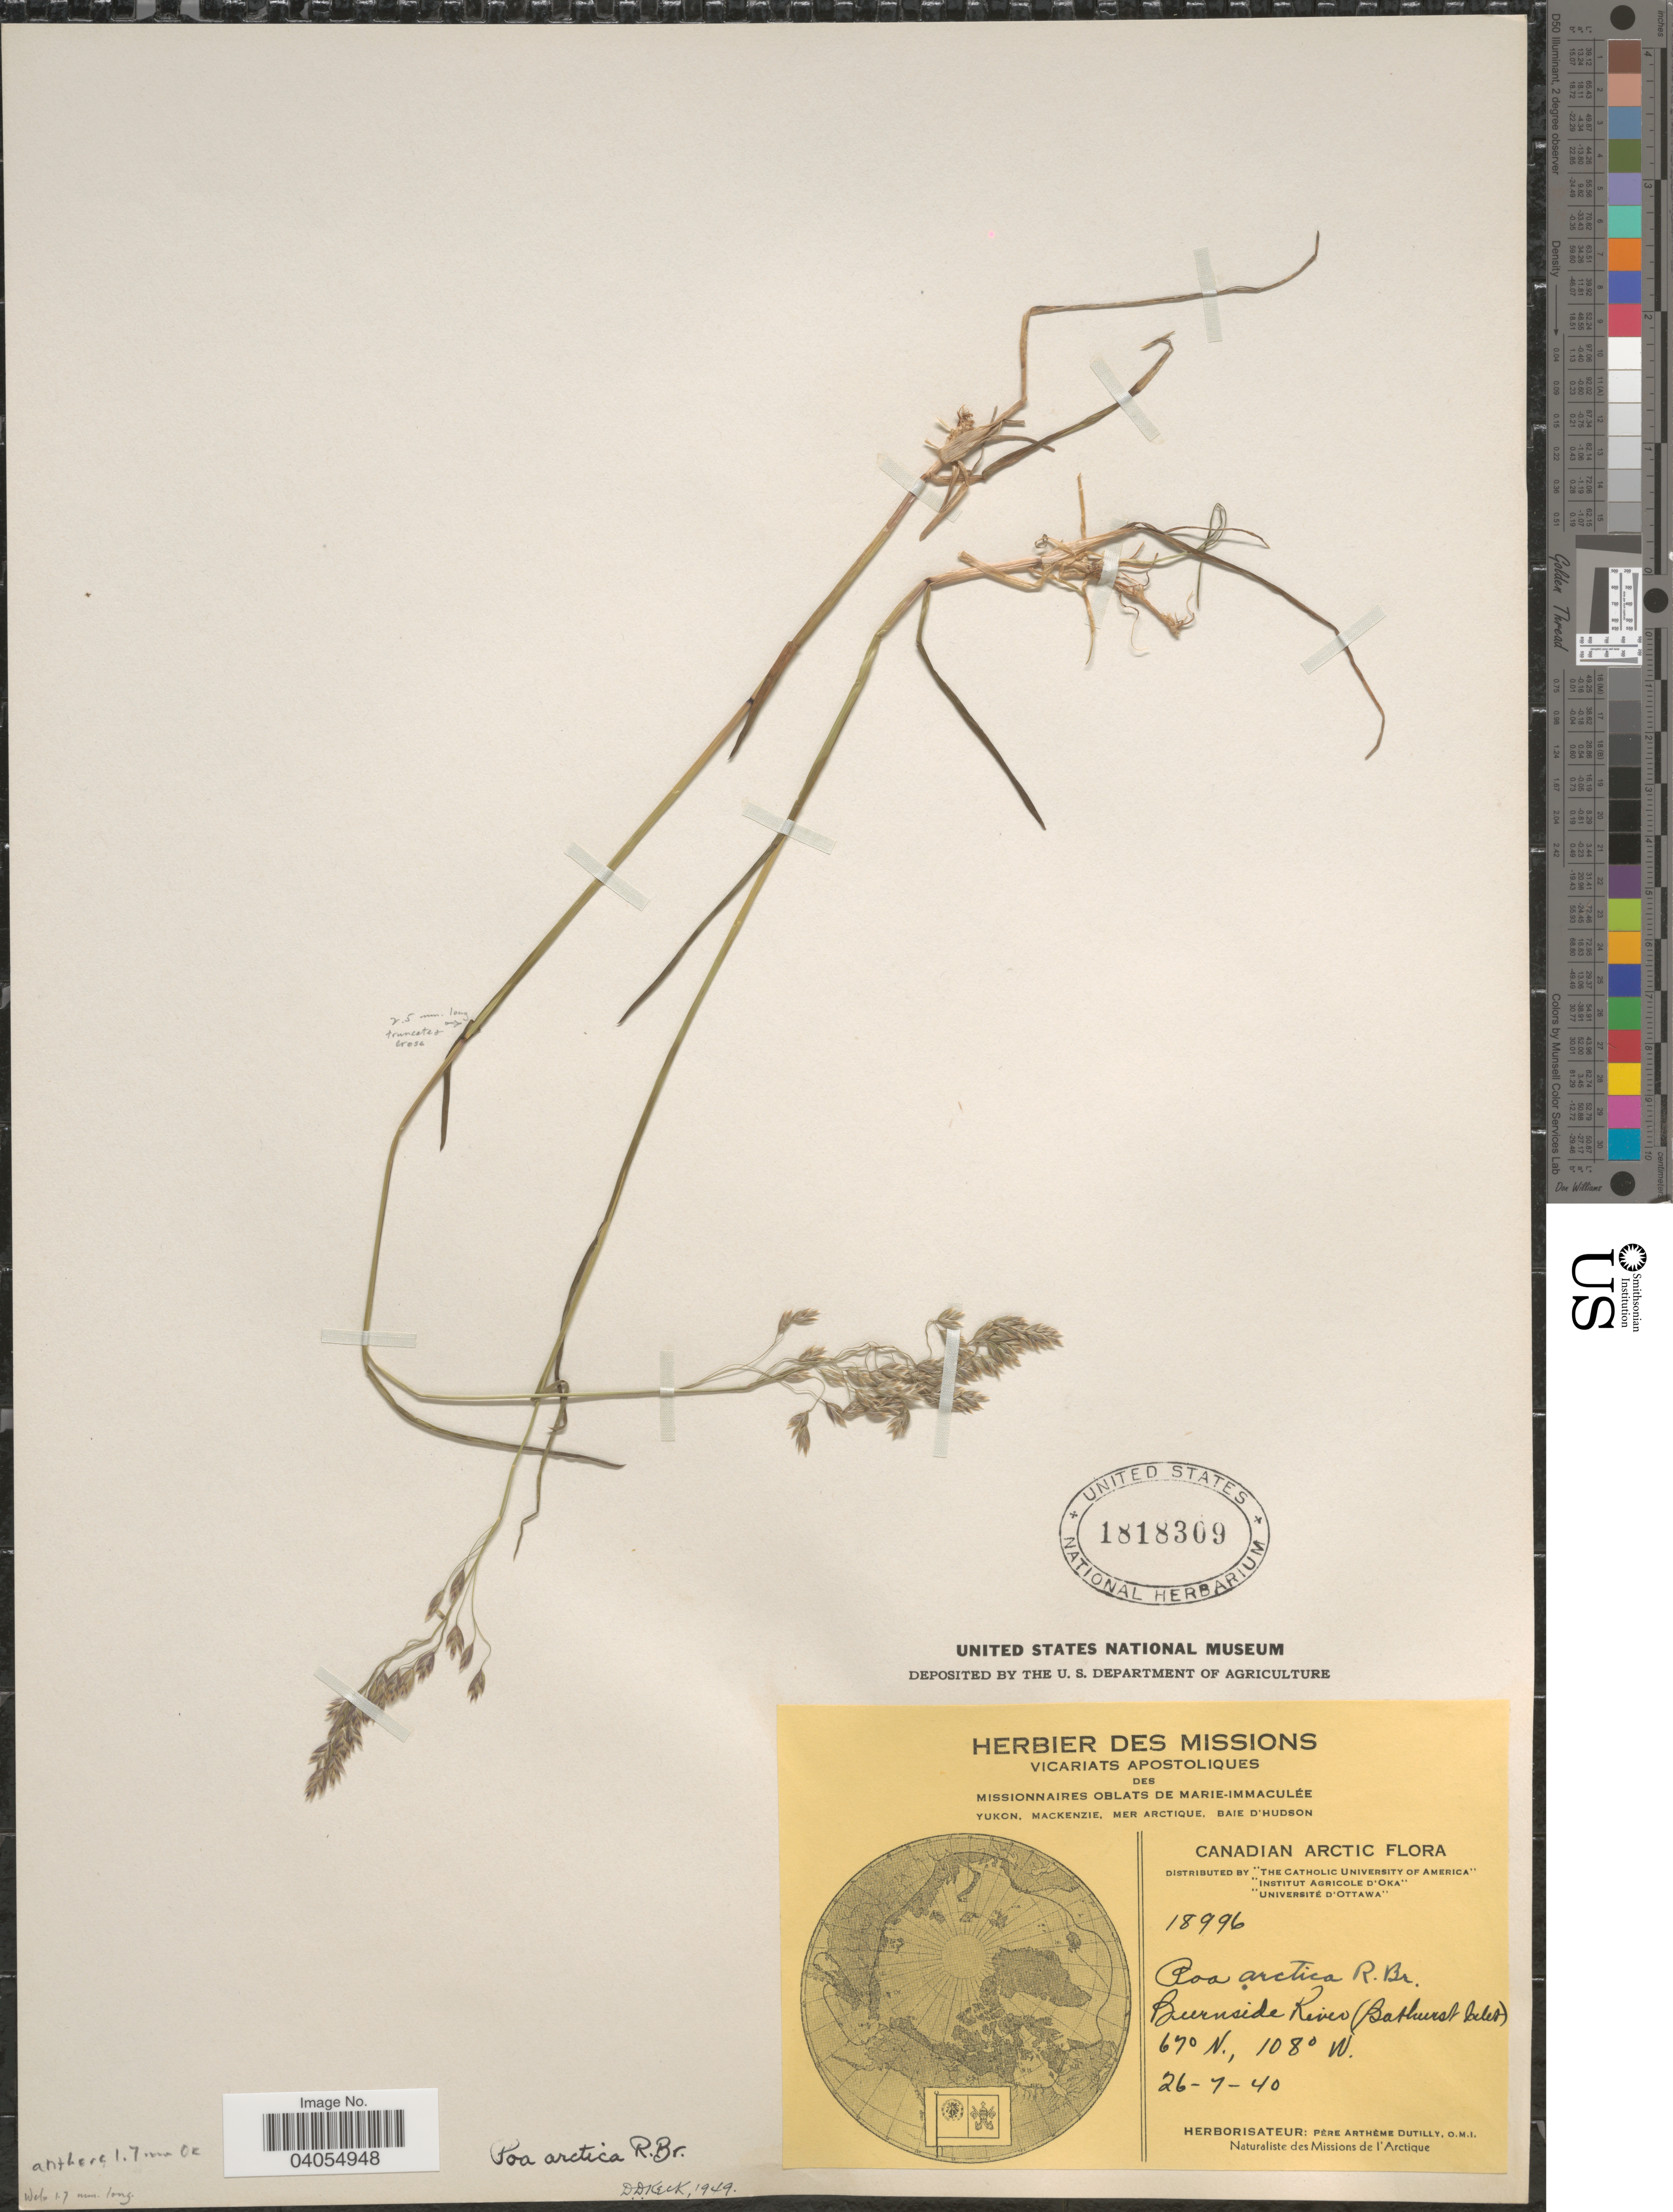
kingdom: Plantae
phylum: Tracheophyta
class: Liliopsida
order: Poales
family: Poaceae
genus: Poa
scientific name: Poa arctica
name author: R. Br.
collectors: P. Dutilly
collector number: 18996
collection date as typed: Transcribed d/m/y: 26/7/40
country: Canada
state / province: Nunavut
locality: Canadian Arctic. Burnside River (Bathurst Inlet).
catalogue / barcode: US 1818309